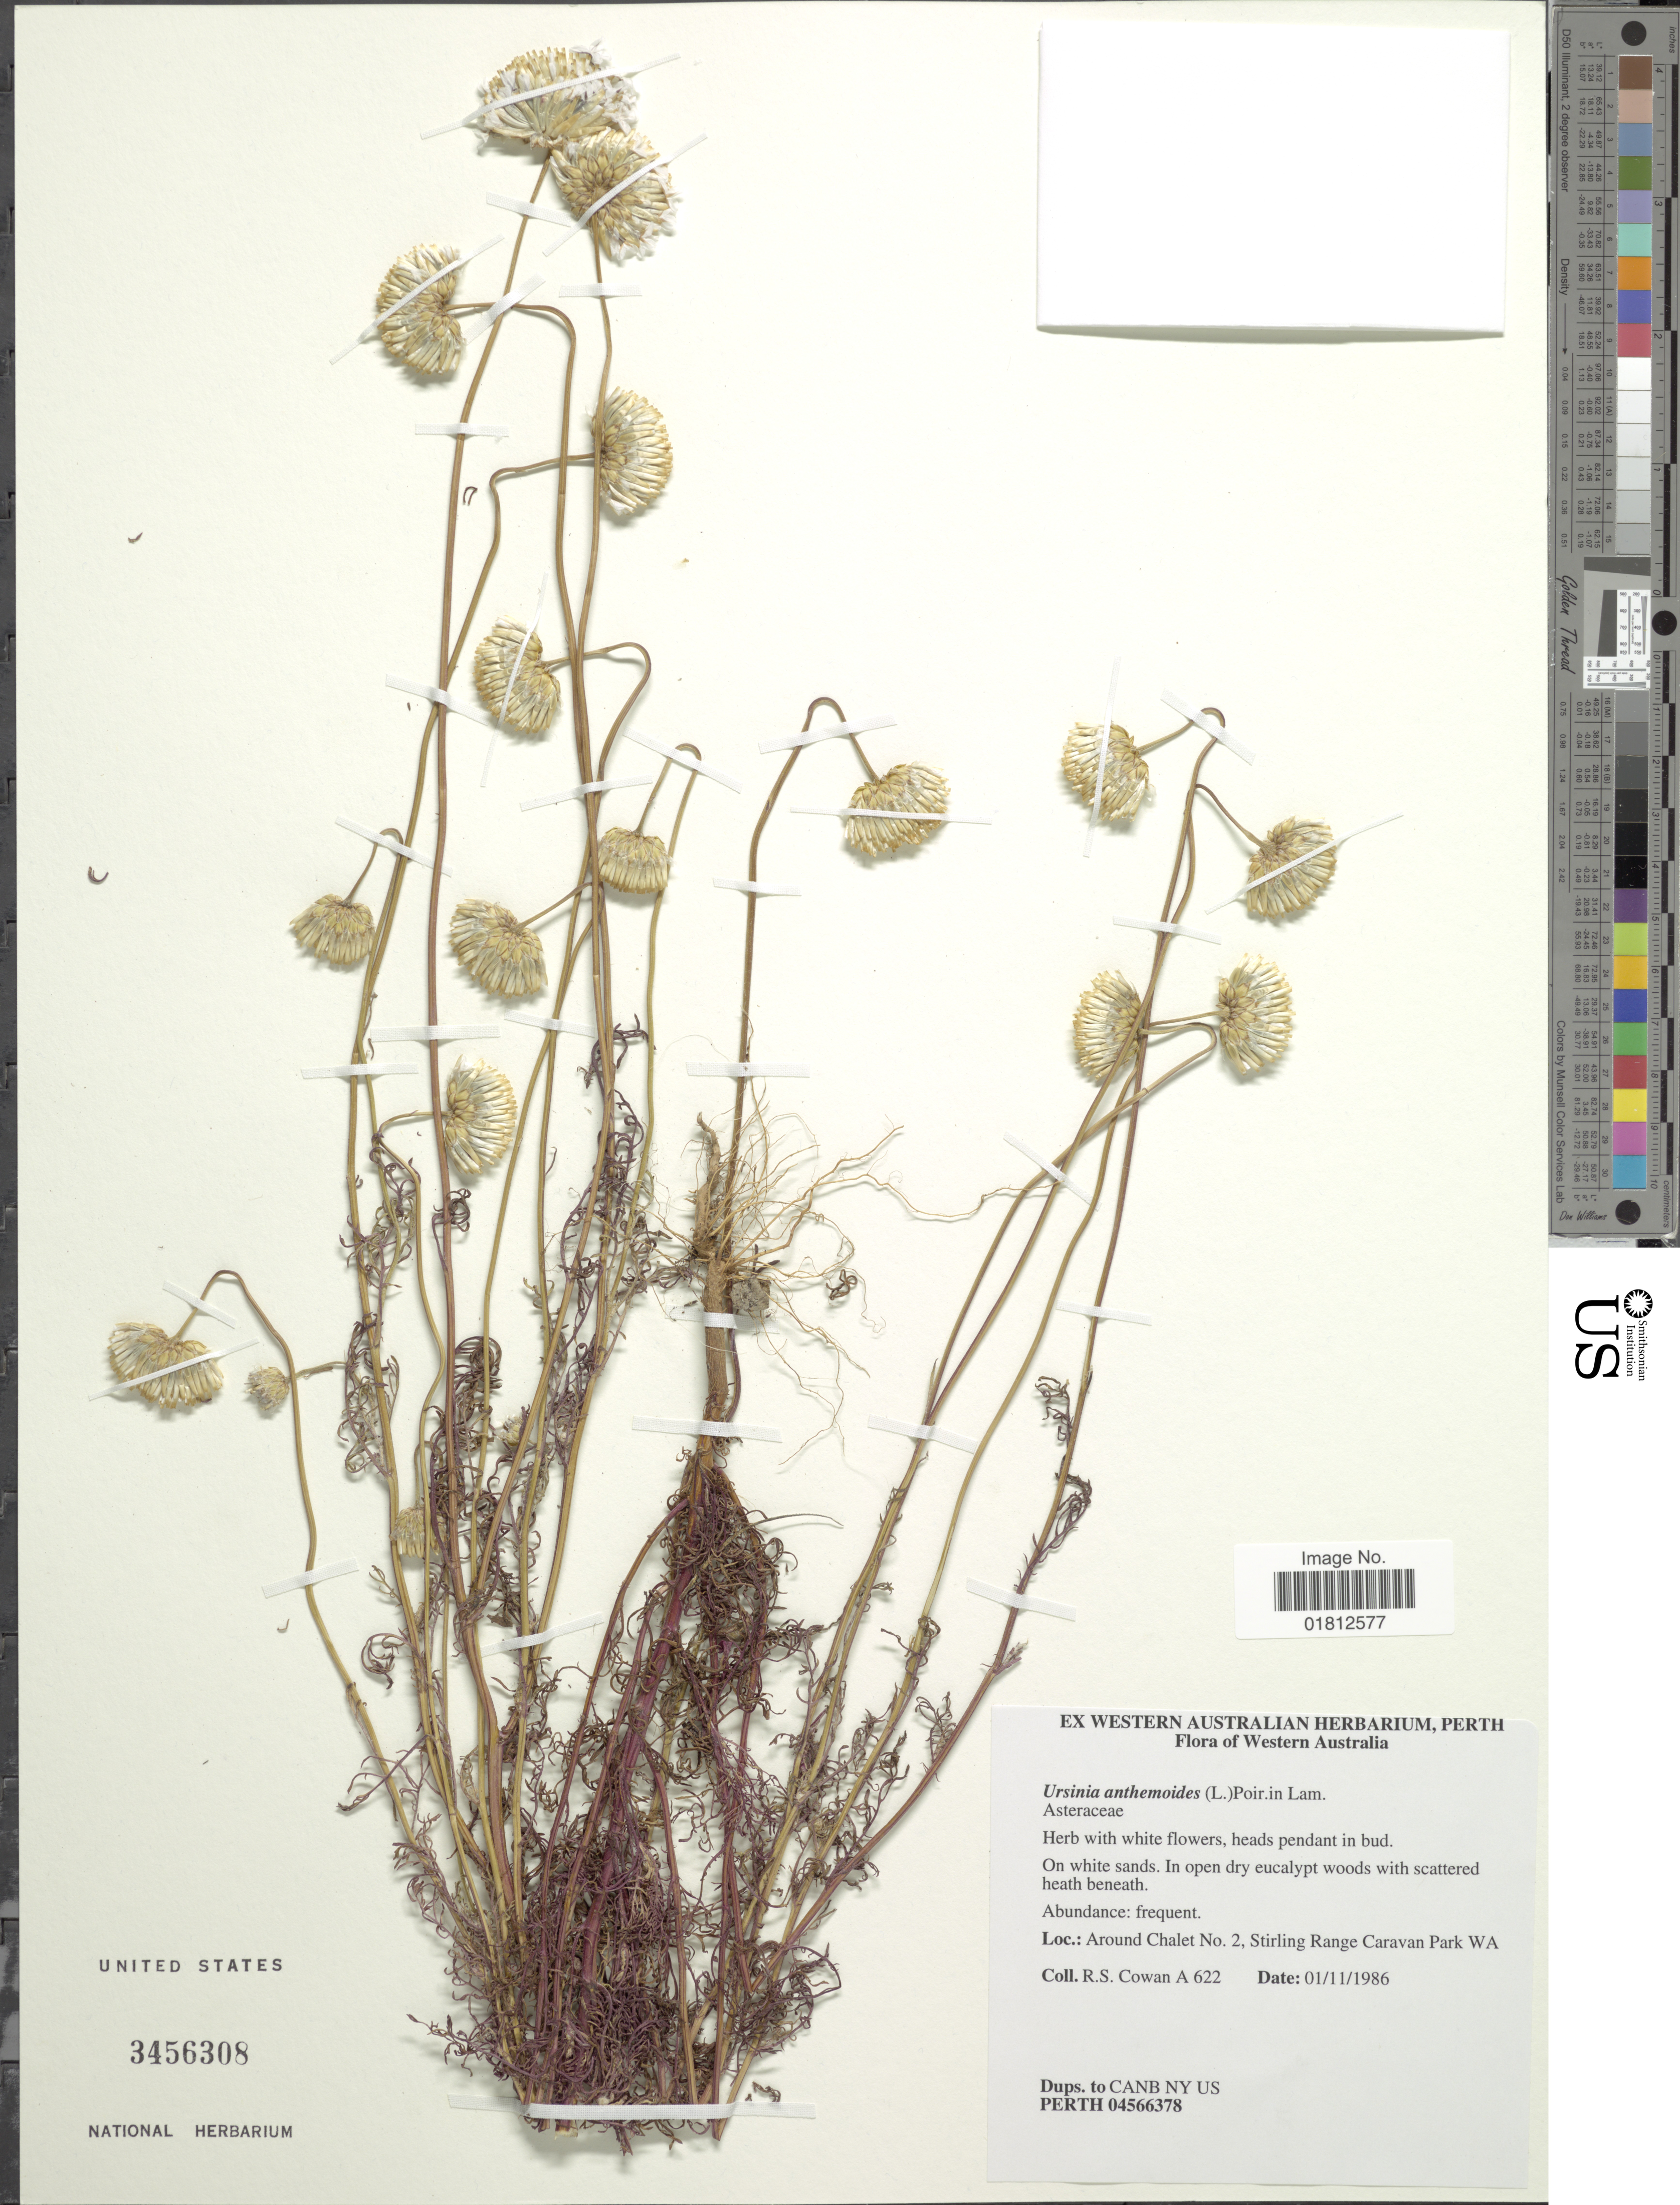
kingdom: Plantae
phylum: Tracheophyta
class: Magnoliopsida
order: Asterales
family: Asteraceae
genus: Ursinia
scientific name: Ursinia anthemoides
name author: (L.) Poir.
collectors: R. S. Cowan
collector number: A622*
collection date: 1986-11-01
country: Australia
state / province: Western Australia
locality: Around Chalet No 2, Stirling Range Caravan Park WA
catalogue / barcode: US 3456308